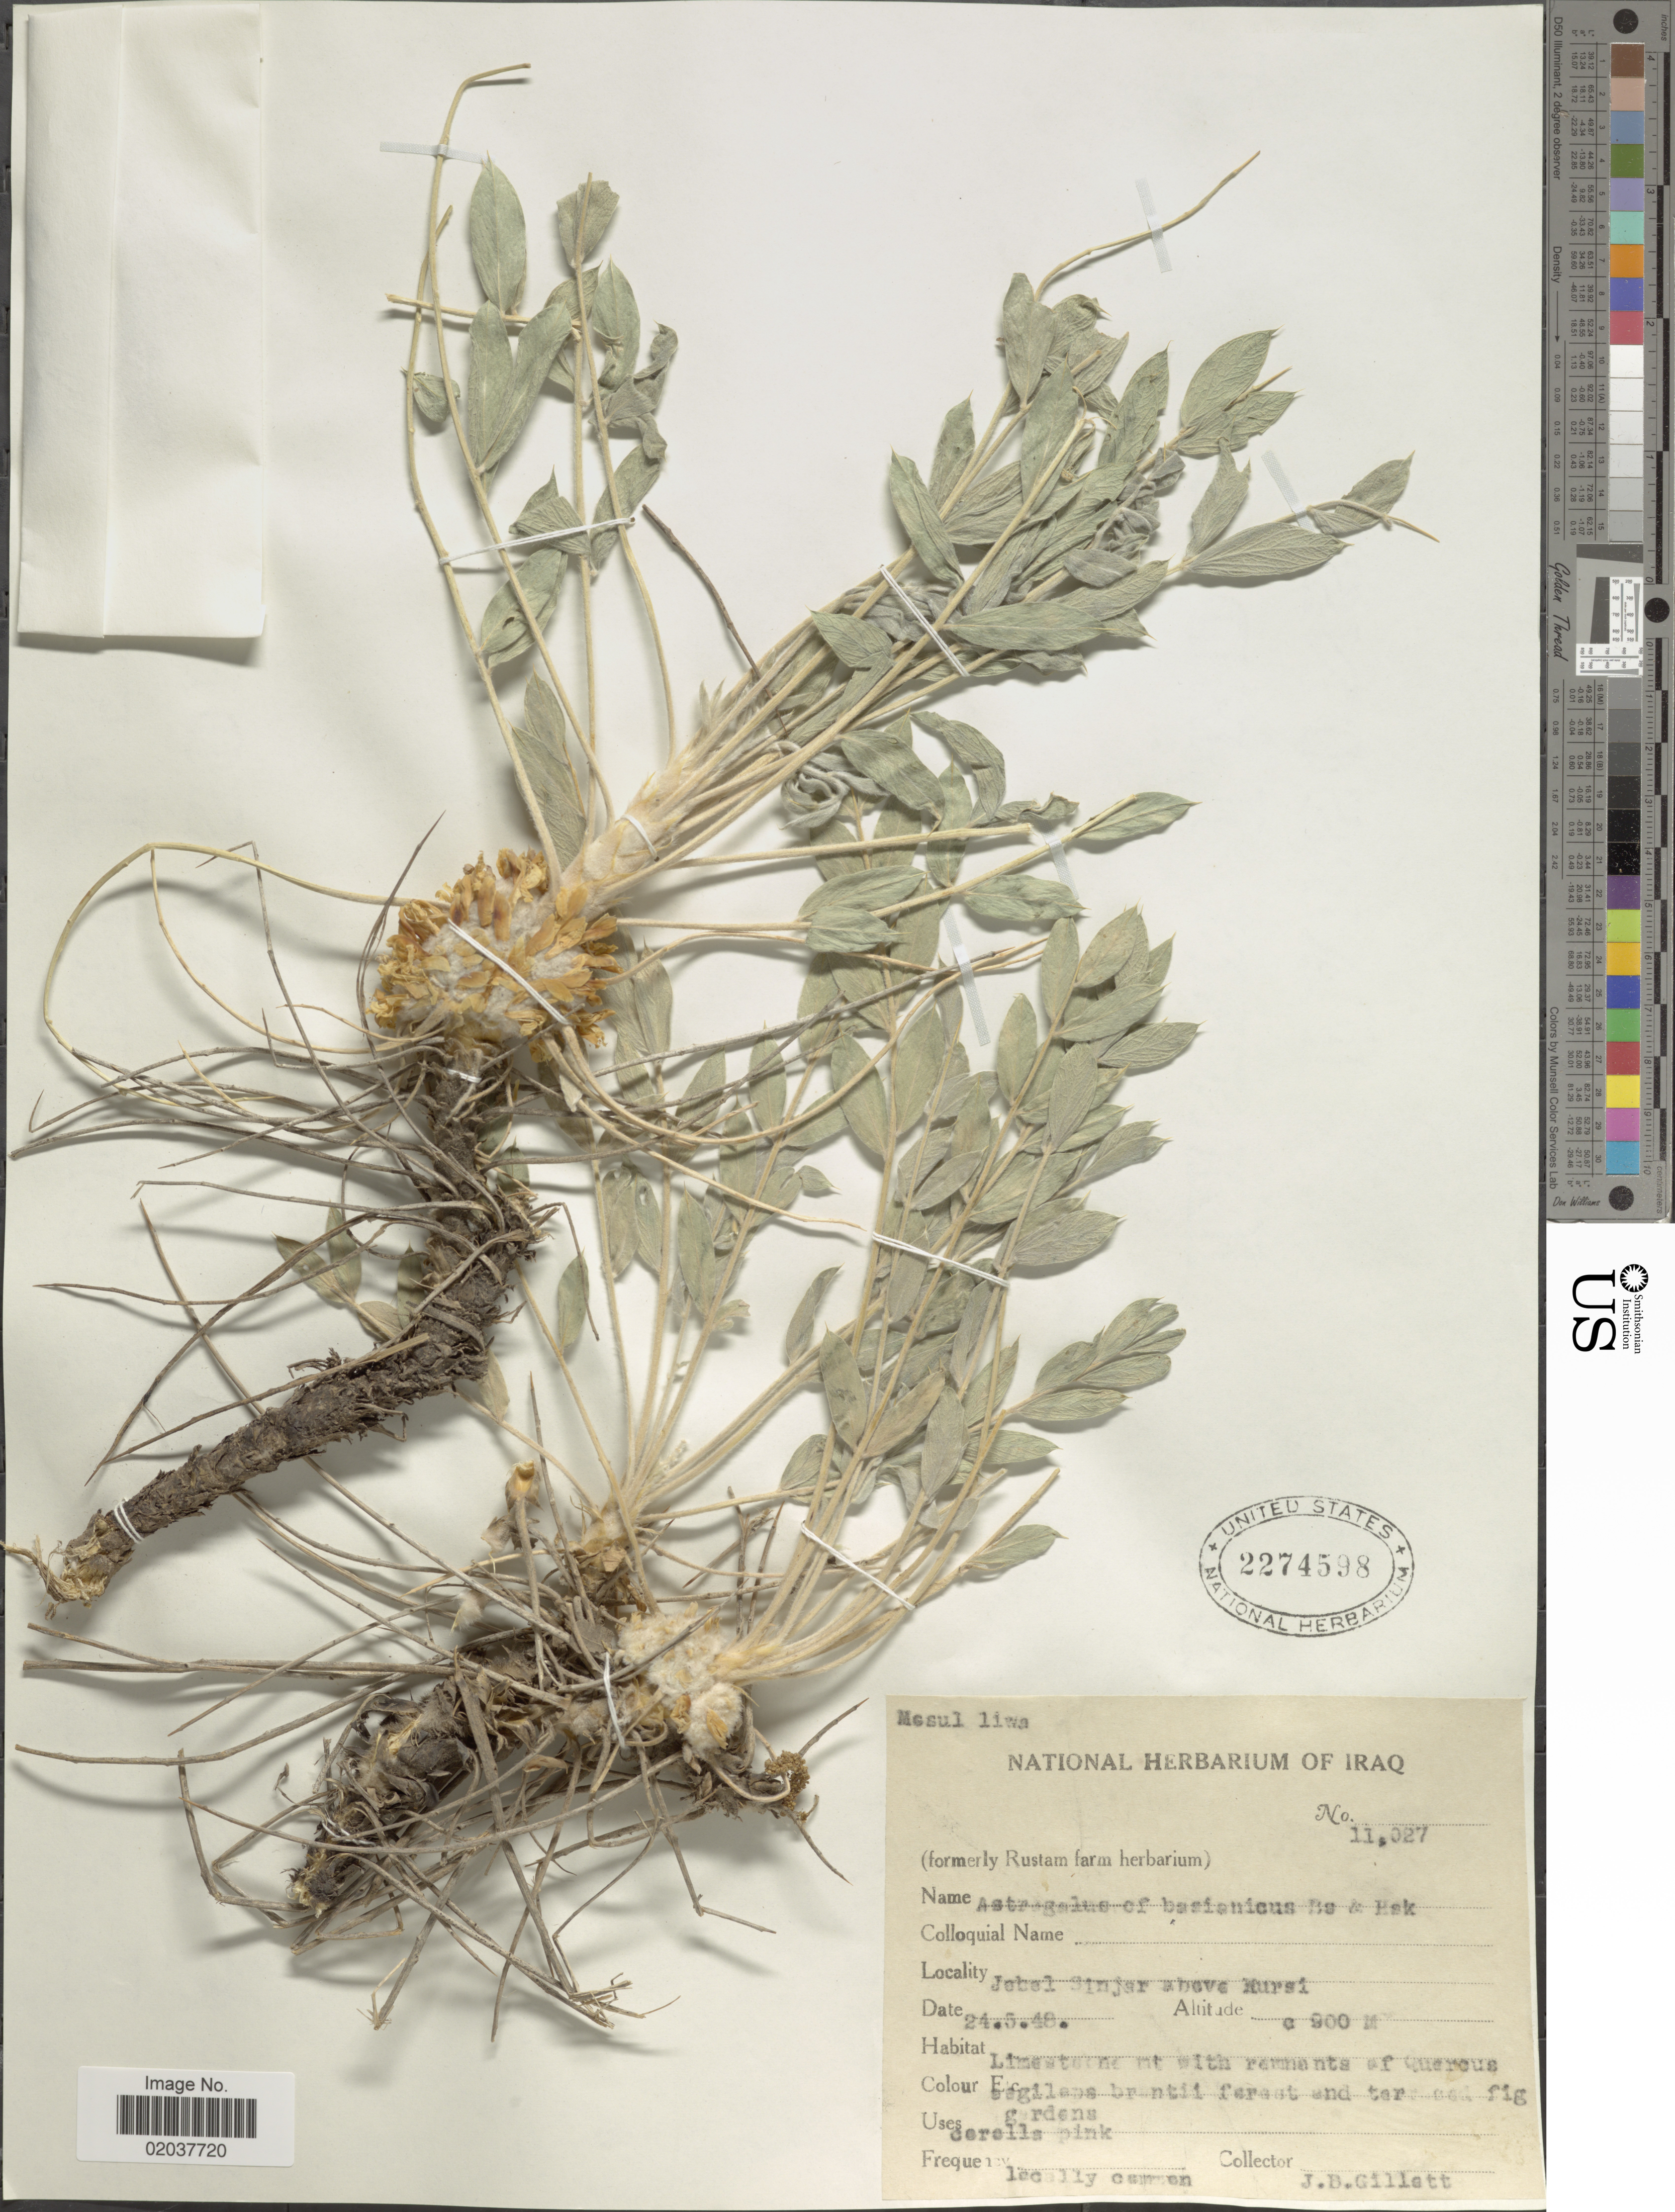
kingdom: Plantae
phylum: Tracheophyta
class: Magnoliopsida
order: Fabales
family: Fabaceae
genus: Astragalus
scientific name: Astragalus basianicus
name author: Boiss. & Hausskn.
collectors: J. B. Gillett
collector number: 11027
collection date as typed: Transcribed d/m/y: 24/5/48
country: Iraq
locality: Jebel Sinjar above Hursi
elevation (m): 900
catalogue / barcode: US 2274598